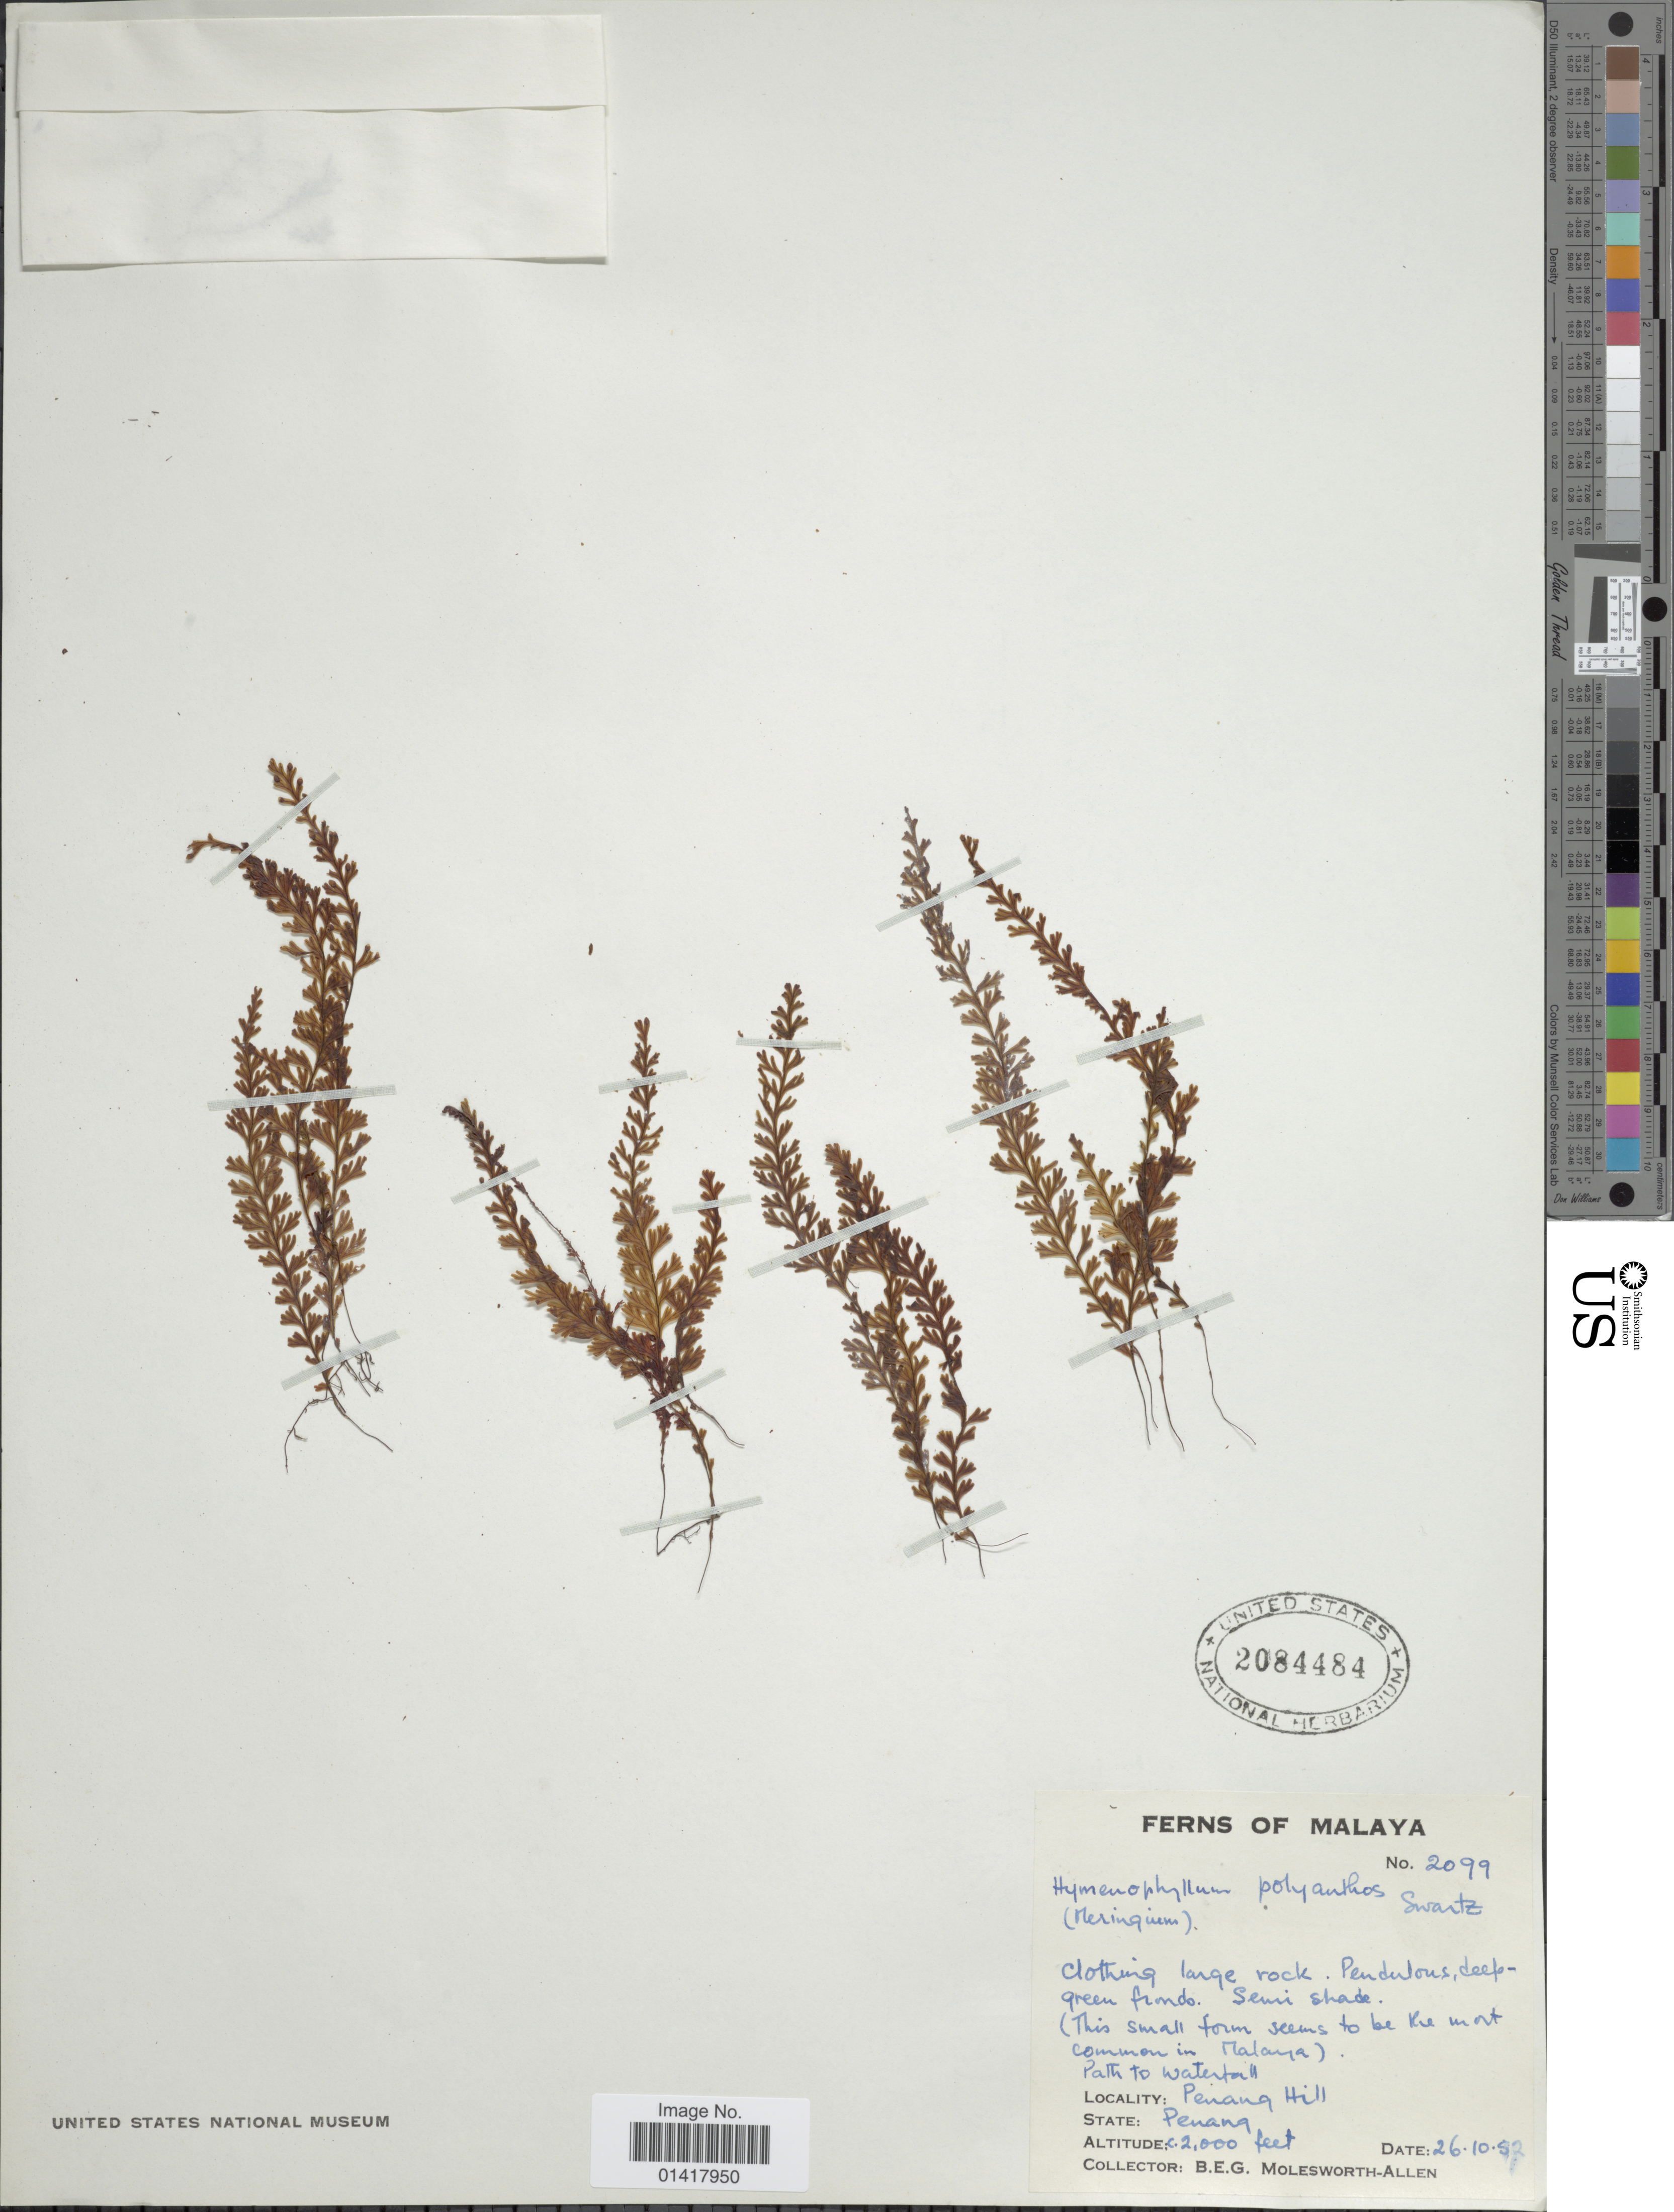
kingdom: Plantae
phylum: Tracheophyta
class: Polypodiopsida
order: Hymenophyllales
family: Hymenophyllaceae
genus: Hymenophyllum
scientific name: Hymenophyllum polyanthos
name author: (Sw.) Sw.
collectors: B. E. G. Molesworth-Allen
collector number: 2099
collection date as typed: Transcribed d/m/y: 26/10/52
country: Malaysia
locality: Penang Hill, Penang. Path to waterfall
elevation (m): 610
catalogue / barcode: US 2084484